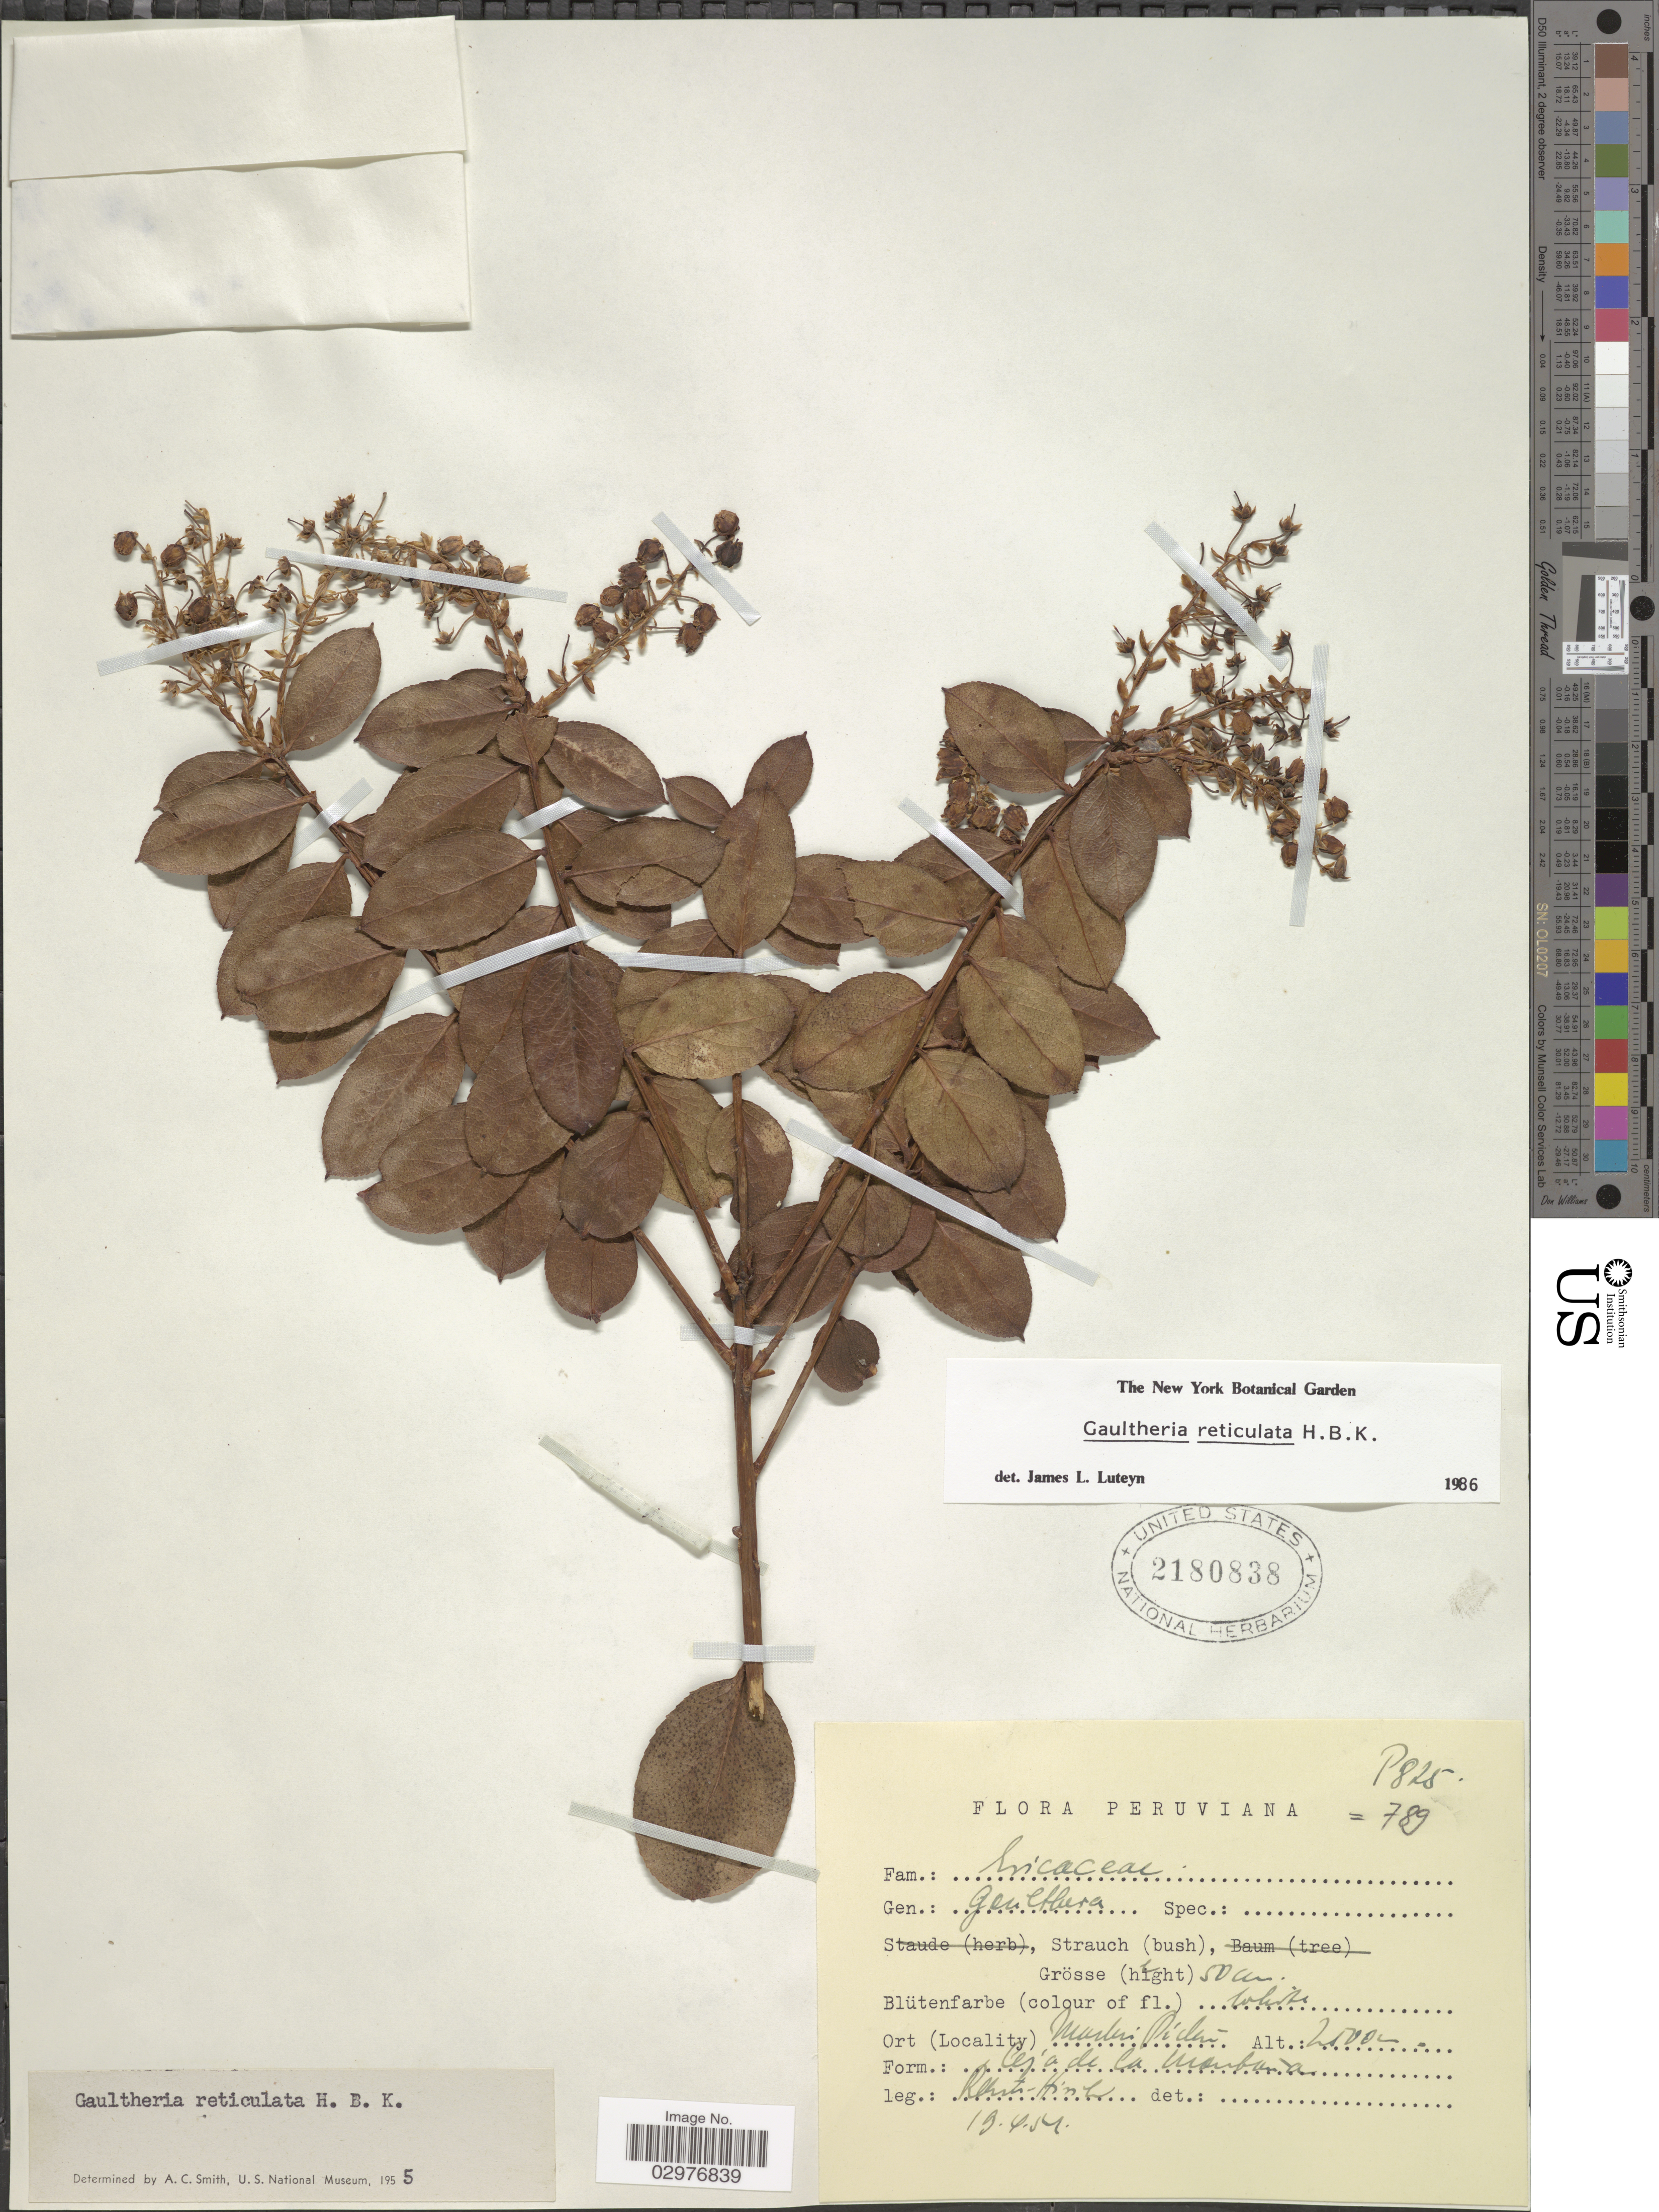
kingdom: Plantae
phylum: Tracheophyta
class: Magnoliopsida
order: Ericales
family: Ericaceae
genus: Gaultheria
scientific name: Gaultheria reticulata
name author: Kunth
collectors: W. Rauh & G. Hirsch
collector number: P825/789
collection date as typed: Transcribed d/m/y: 19/4/54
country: Peru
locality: Machu Picchu.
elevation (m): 2000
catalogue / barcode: US 2180838